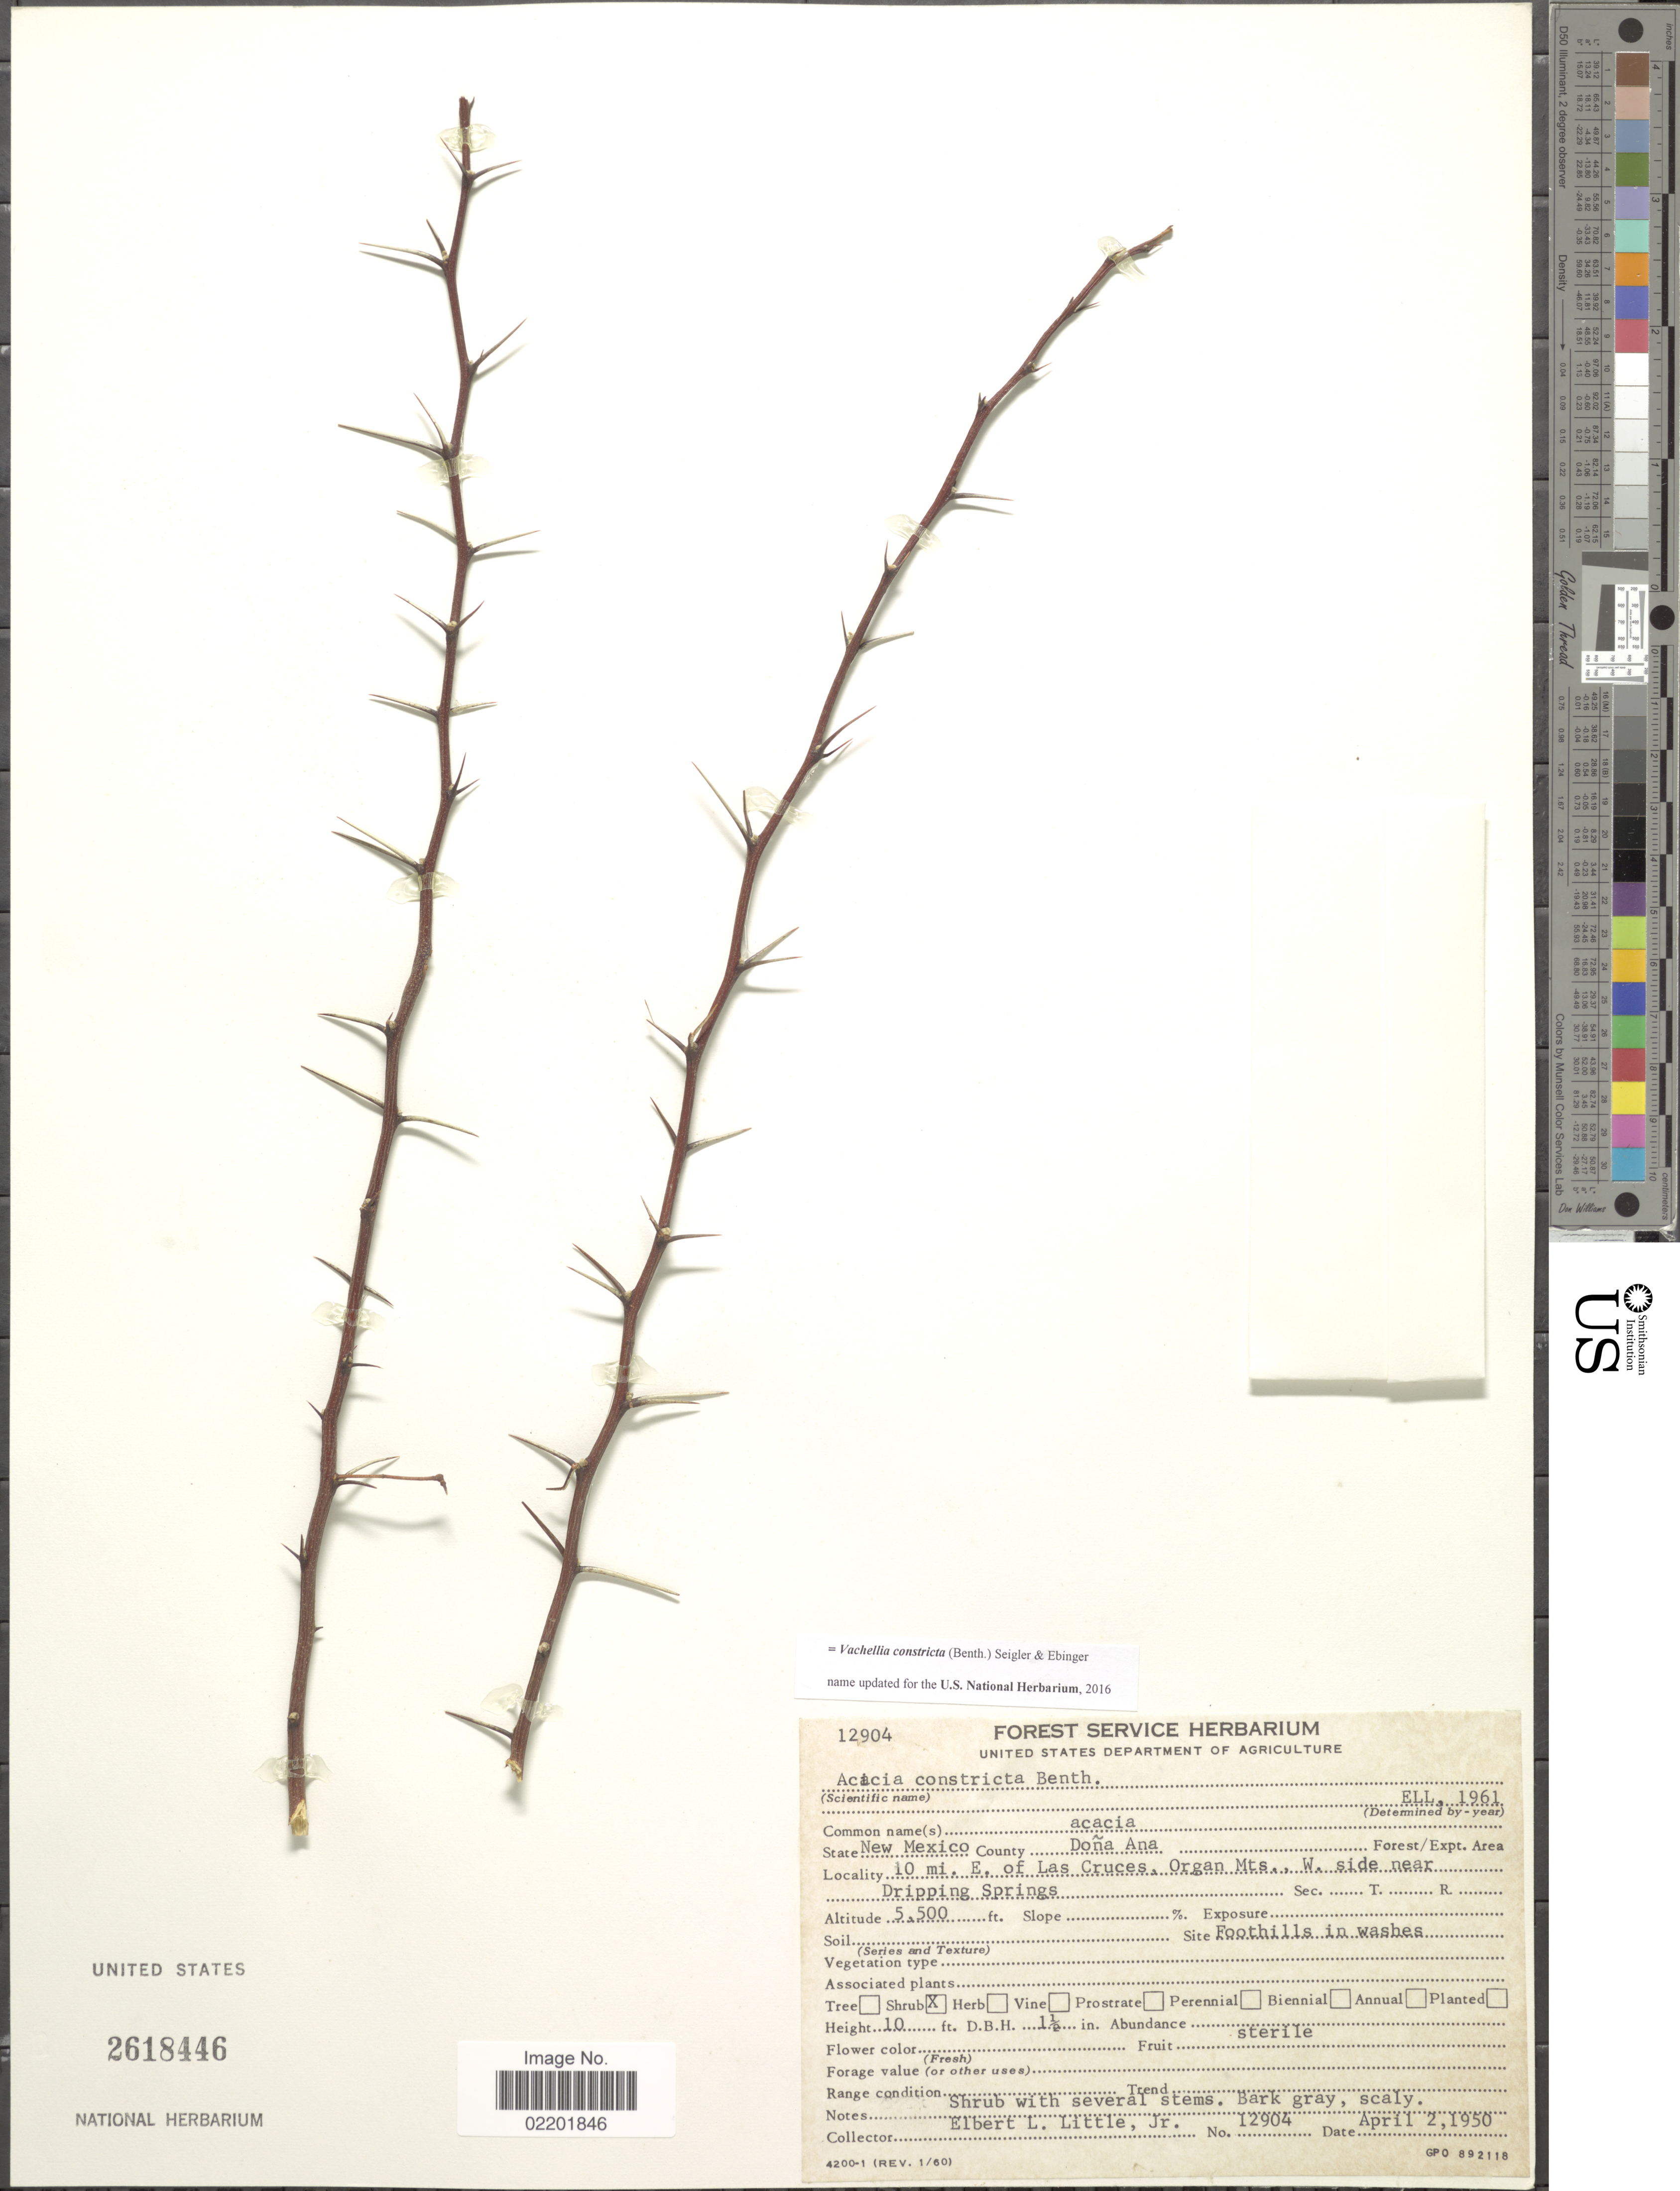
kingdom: Plantae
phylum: Tracheophyta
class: Magnoliopsida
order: Fabales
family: Fabaceae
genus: Vachellia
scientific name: Vachellia constricta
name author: (Benth.) Seigler & Ebinger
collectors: E. L. Little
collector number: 12904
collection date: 1950-04-02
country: United States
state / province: New Mexico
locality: Dona Ana, 10 mi E of Las Cruces, Organ Mts, W side near Dripping Springs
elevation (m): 1676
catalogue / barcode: US 2618446